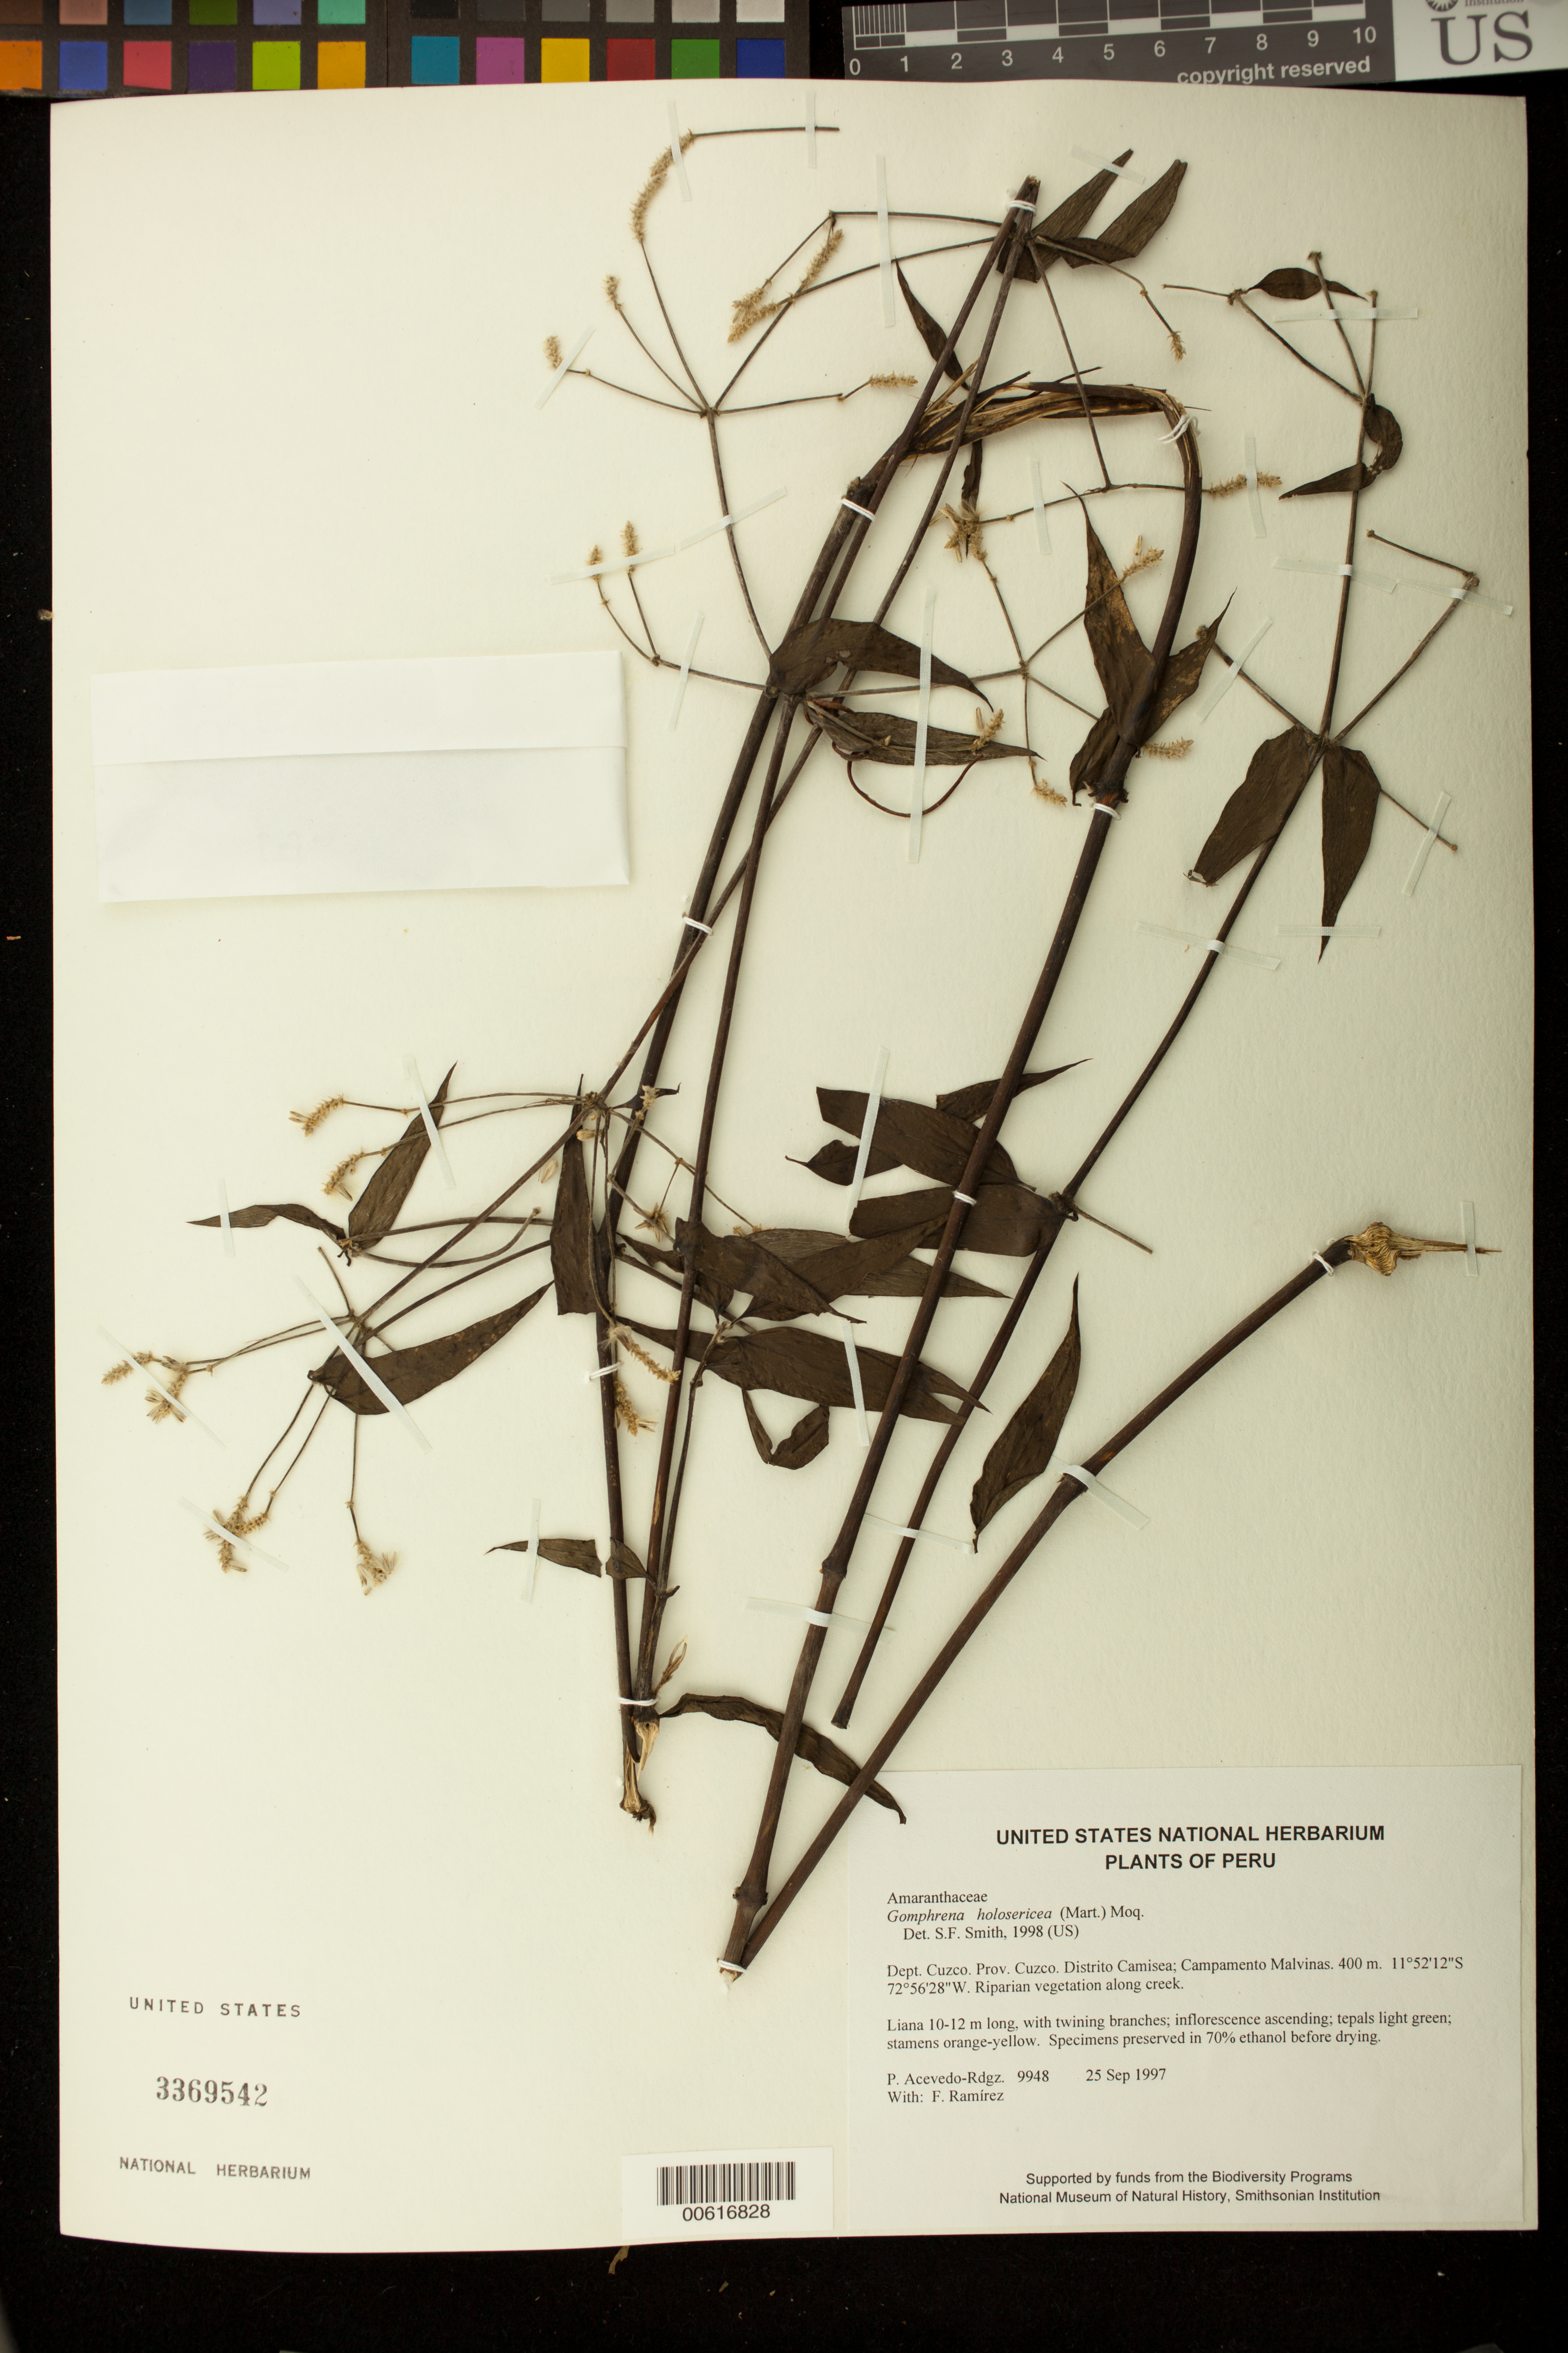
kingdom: Plantae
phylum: Tracheophyta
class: Magnoliopsida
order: Caryophyllales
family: Amaranthaceae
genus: Gomphrena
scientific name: Gomphrena holosericea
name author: (Mart.) Moq.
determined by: Smith, Stephen F., (US), NMNH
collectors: P. Acevedo-Rodr. & F. Ramirez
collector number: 9948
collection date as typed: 25 Sep 1997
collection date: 1997-09-25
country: Peru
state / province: Cusco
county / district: Cusco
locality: Distrito Camisea; Campamento Malvinas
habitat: Riparian vegetation along creek.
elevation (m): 400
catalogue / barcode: US 3369542